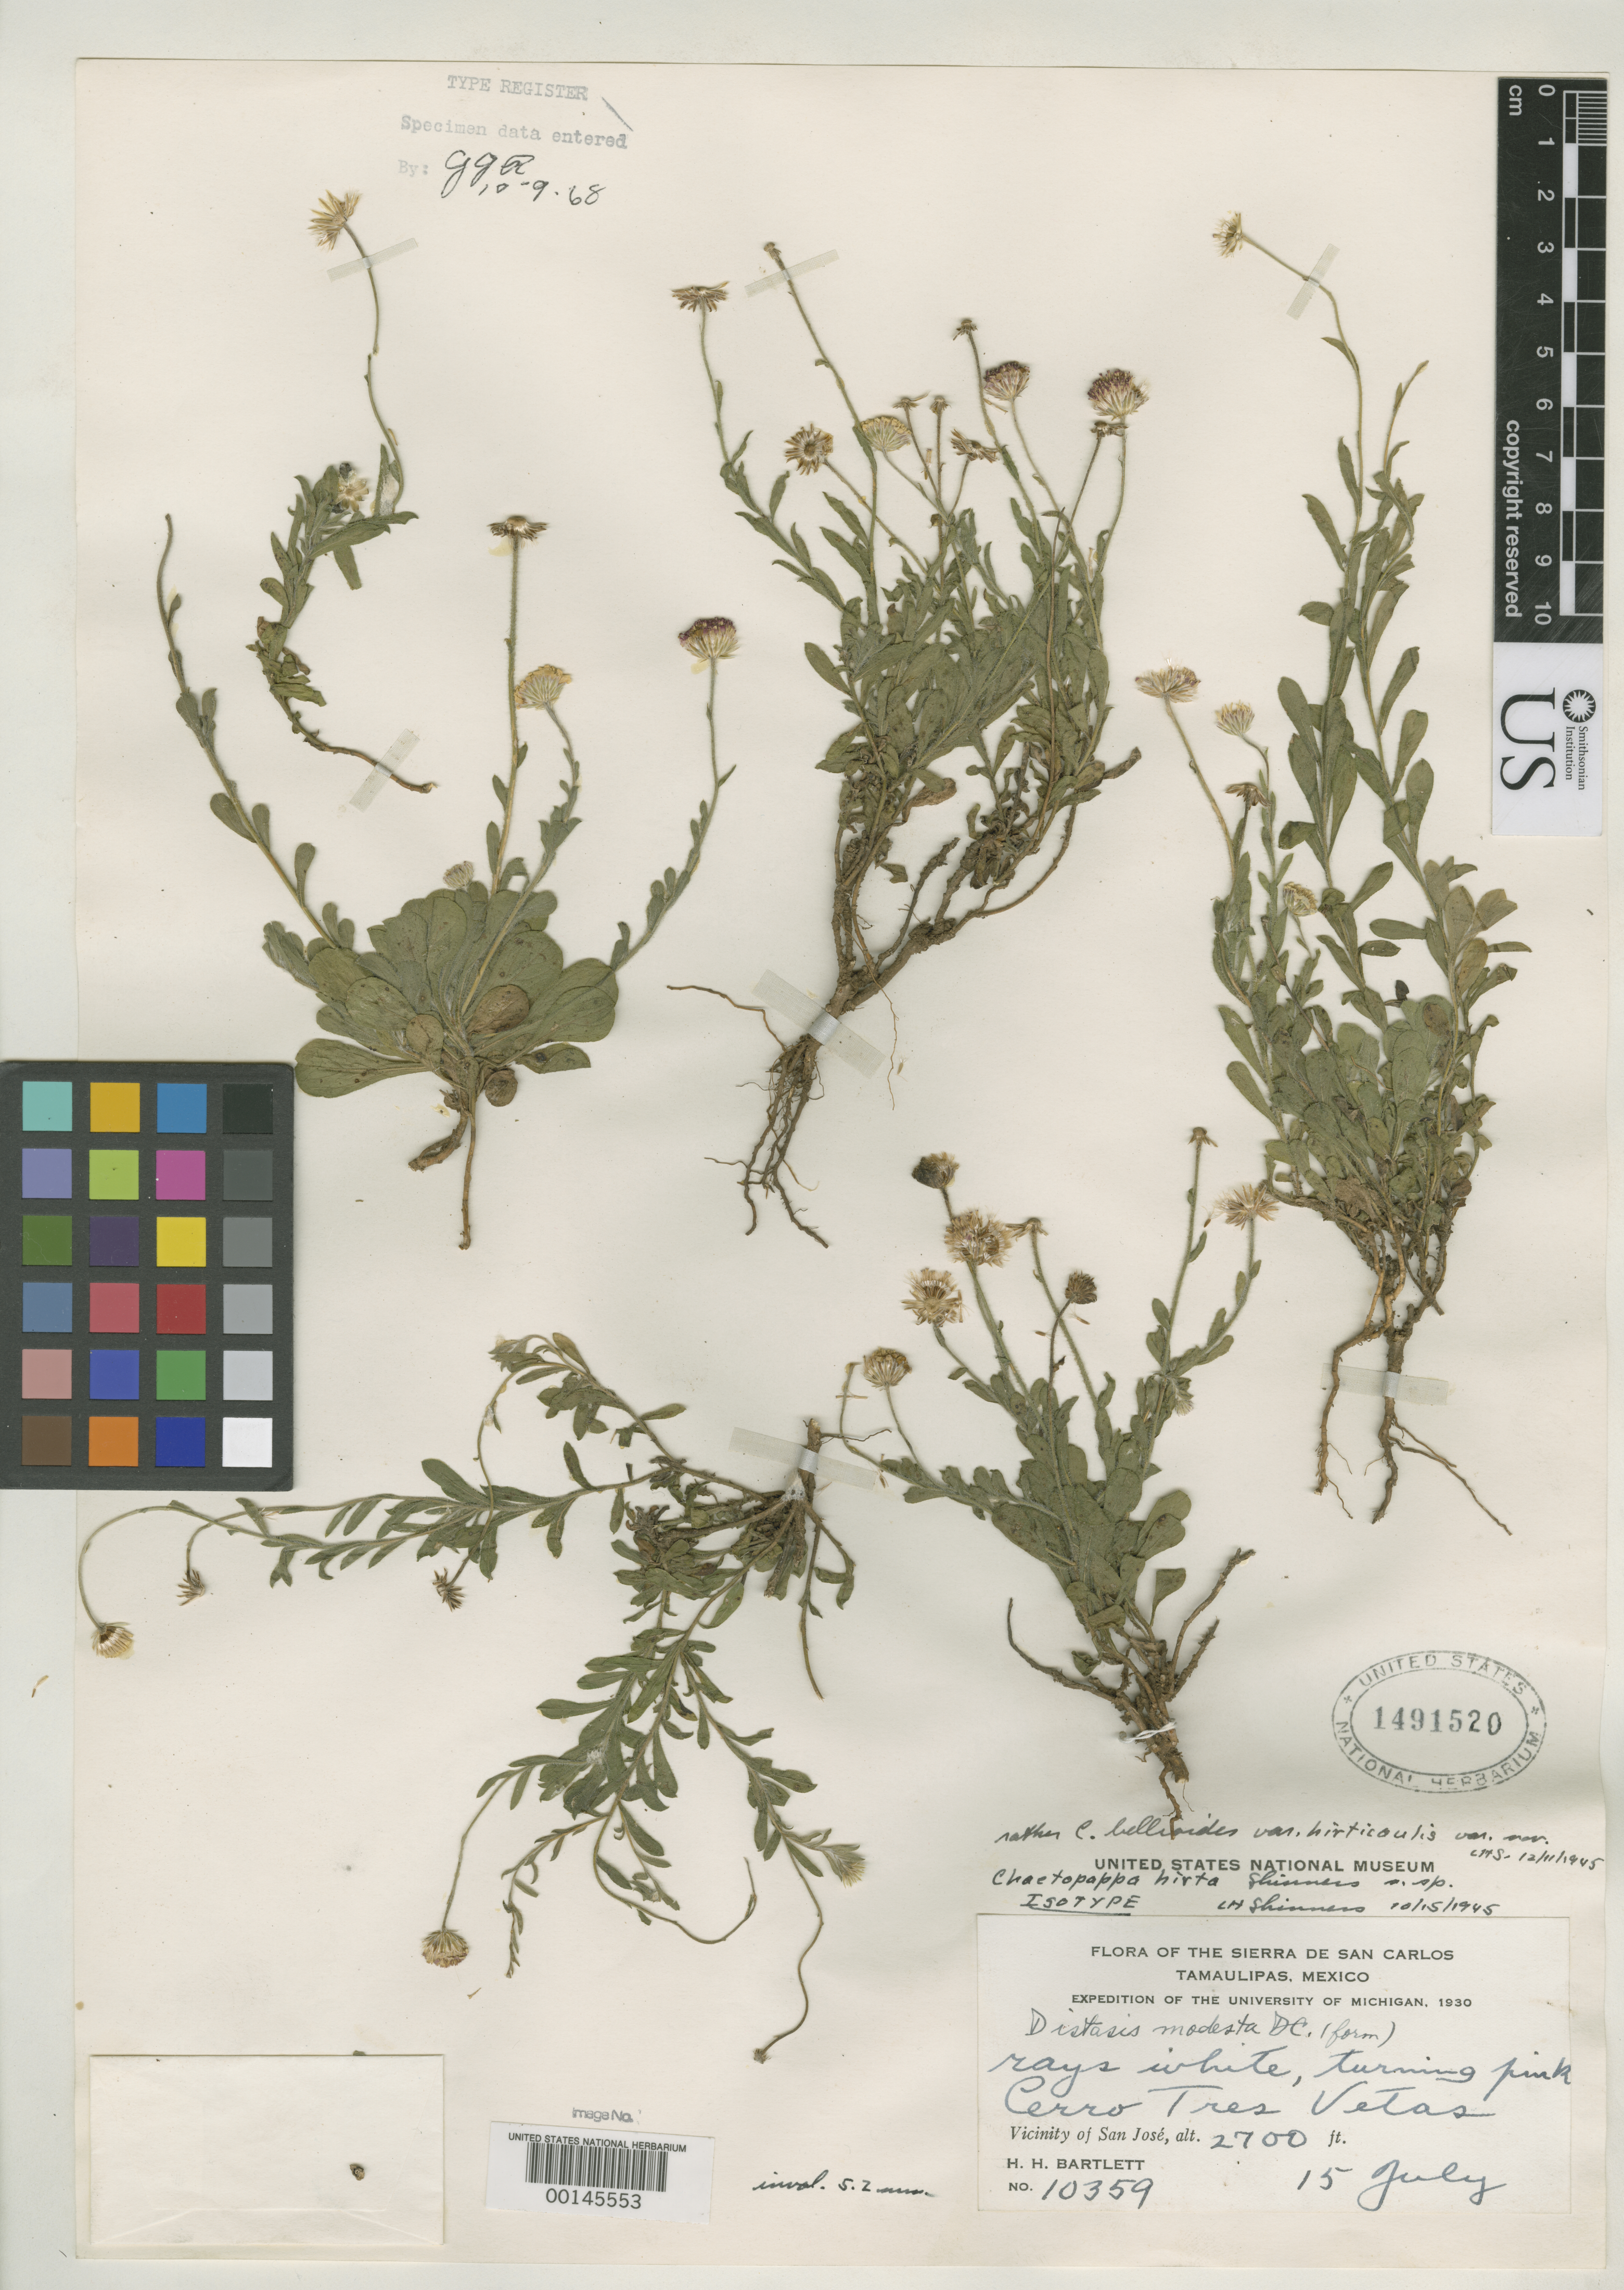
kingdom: Plantae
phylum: Tracheophyta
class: Magnoliopsida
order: Asterales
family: Asteraceae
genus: Chaetopappa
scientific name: Chaetopappa bellioides var. hirticaulis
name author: Shinners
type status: Isotype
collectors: H. H. Bartlett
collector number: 10359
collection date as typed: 15 Jul 1930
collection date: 1930-07-15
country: Mexico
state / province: Tamaulipas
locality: San José.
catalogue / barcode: US 1491520